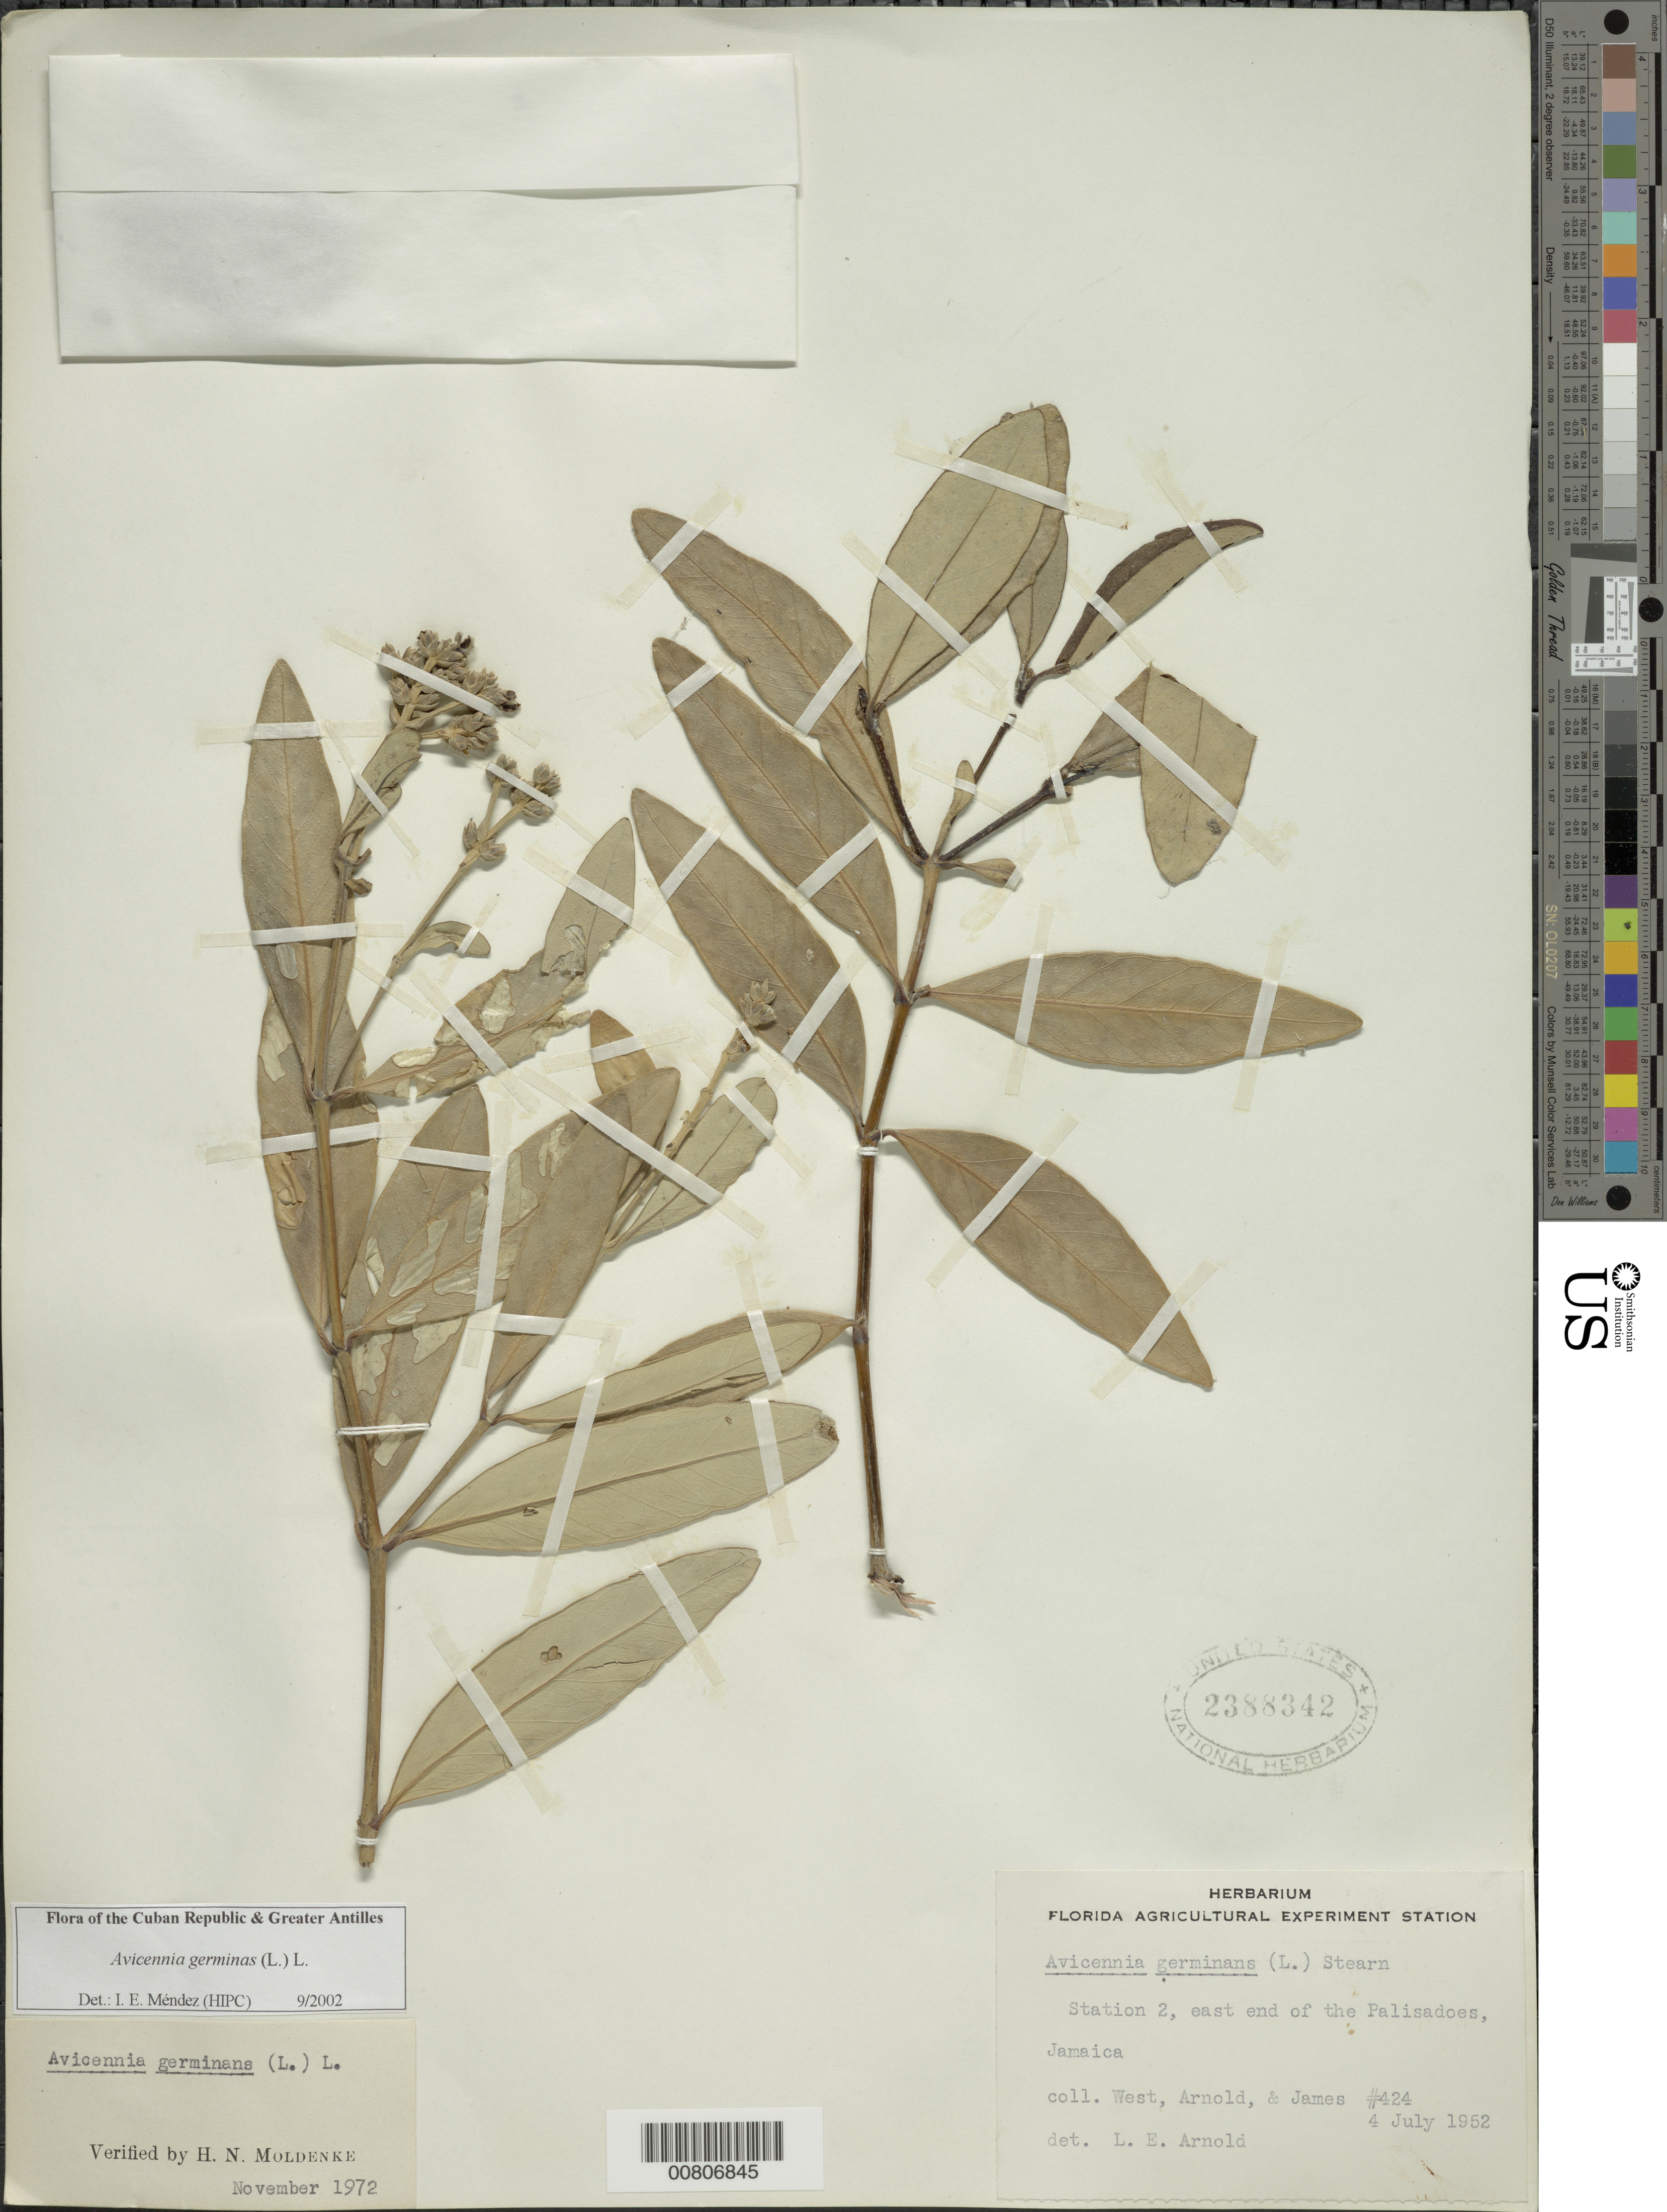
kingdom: Plantae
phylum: Tracheophyta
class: Magnoliopsida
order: Lamiales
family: Acanthaceae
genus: Avicennia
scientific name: Avicennia germinans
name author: (L.) L.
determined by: Méndez, Isidro E., (HIPC)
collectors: E. West, L. E. Arnold & James, --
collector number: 424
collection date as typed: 04 Jul 1952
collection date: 1952-07-04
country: Jamaica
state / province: Kingston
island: Jamaica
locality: Palisadoes, E end, Station 2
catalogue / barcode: US 2388342